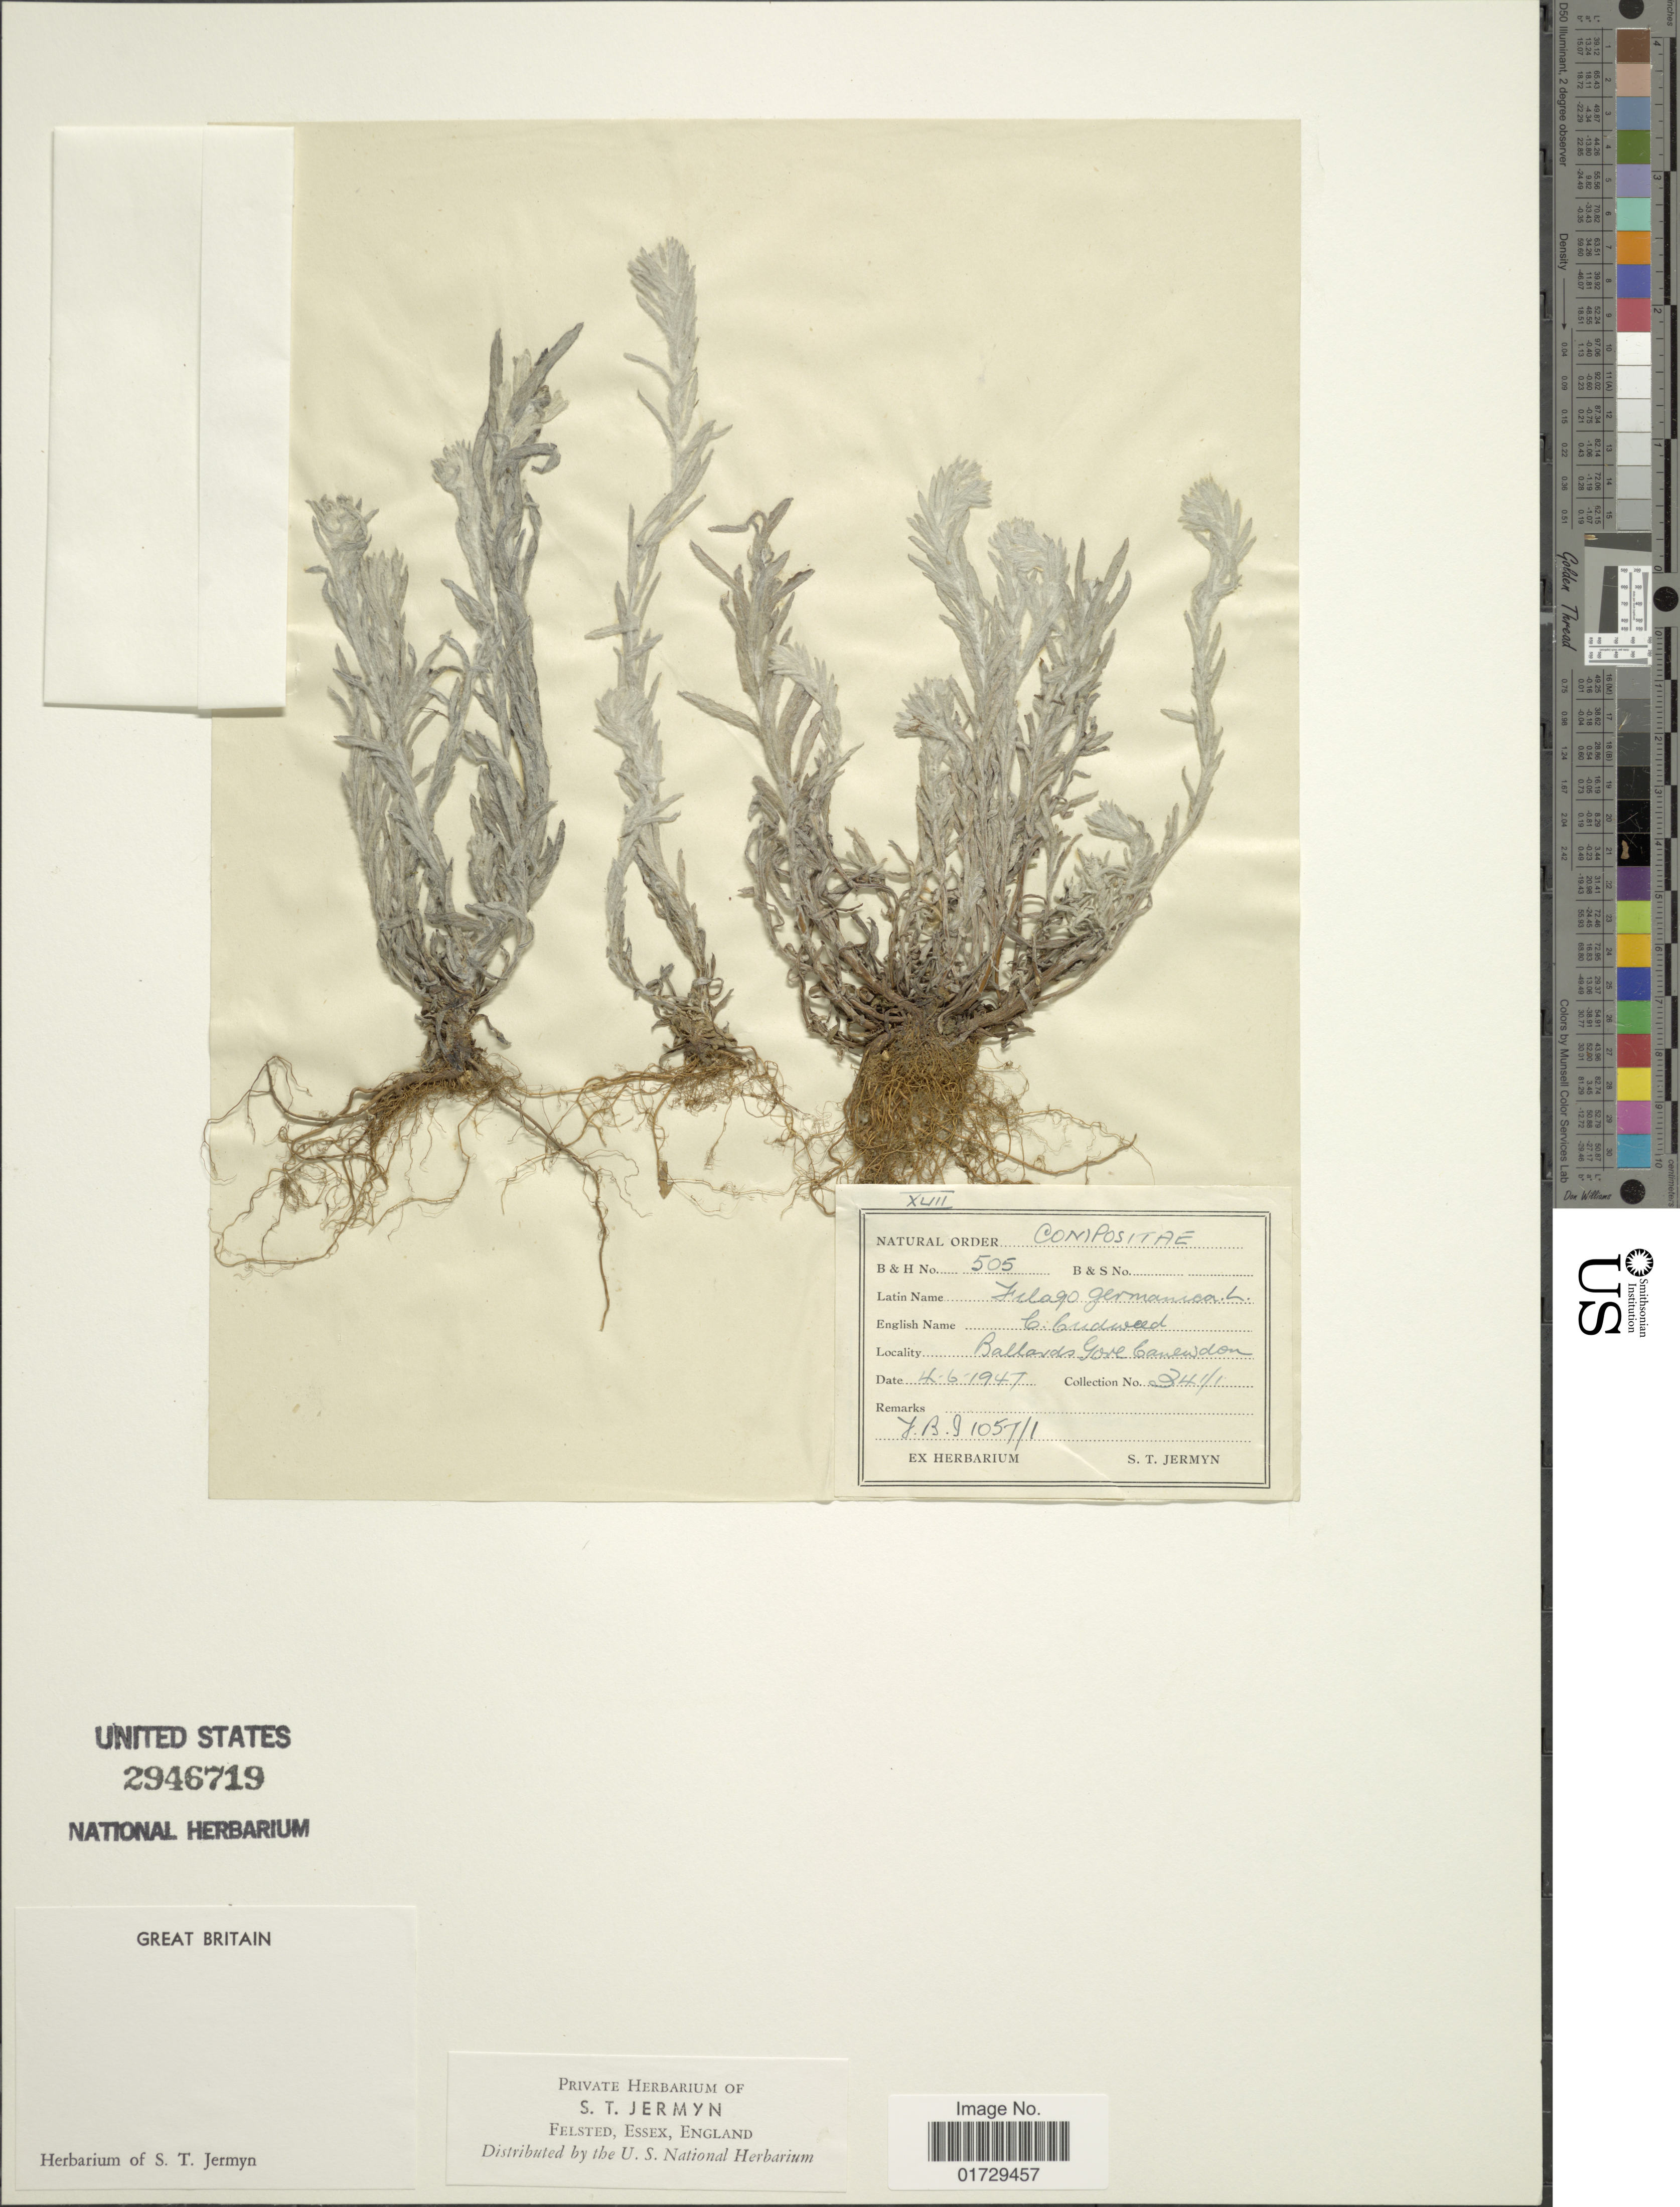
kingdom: Plantae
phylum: Tracheophyta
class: Magnoliopsida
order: Asterales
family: Asteraceae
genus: Filago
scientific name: Filago germanica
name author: (L.) Huds.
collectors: S. Jermyn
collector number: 341/1*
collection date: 1947-06-04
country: United Kingdom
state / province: England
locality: Ballards Gore Canewdon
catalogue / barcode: US 2946719